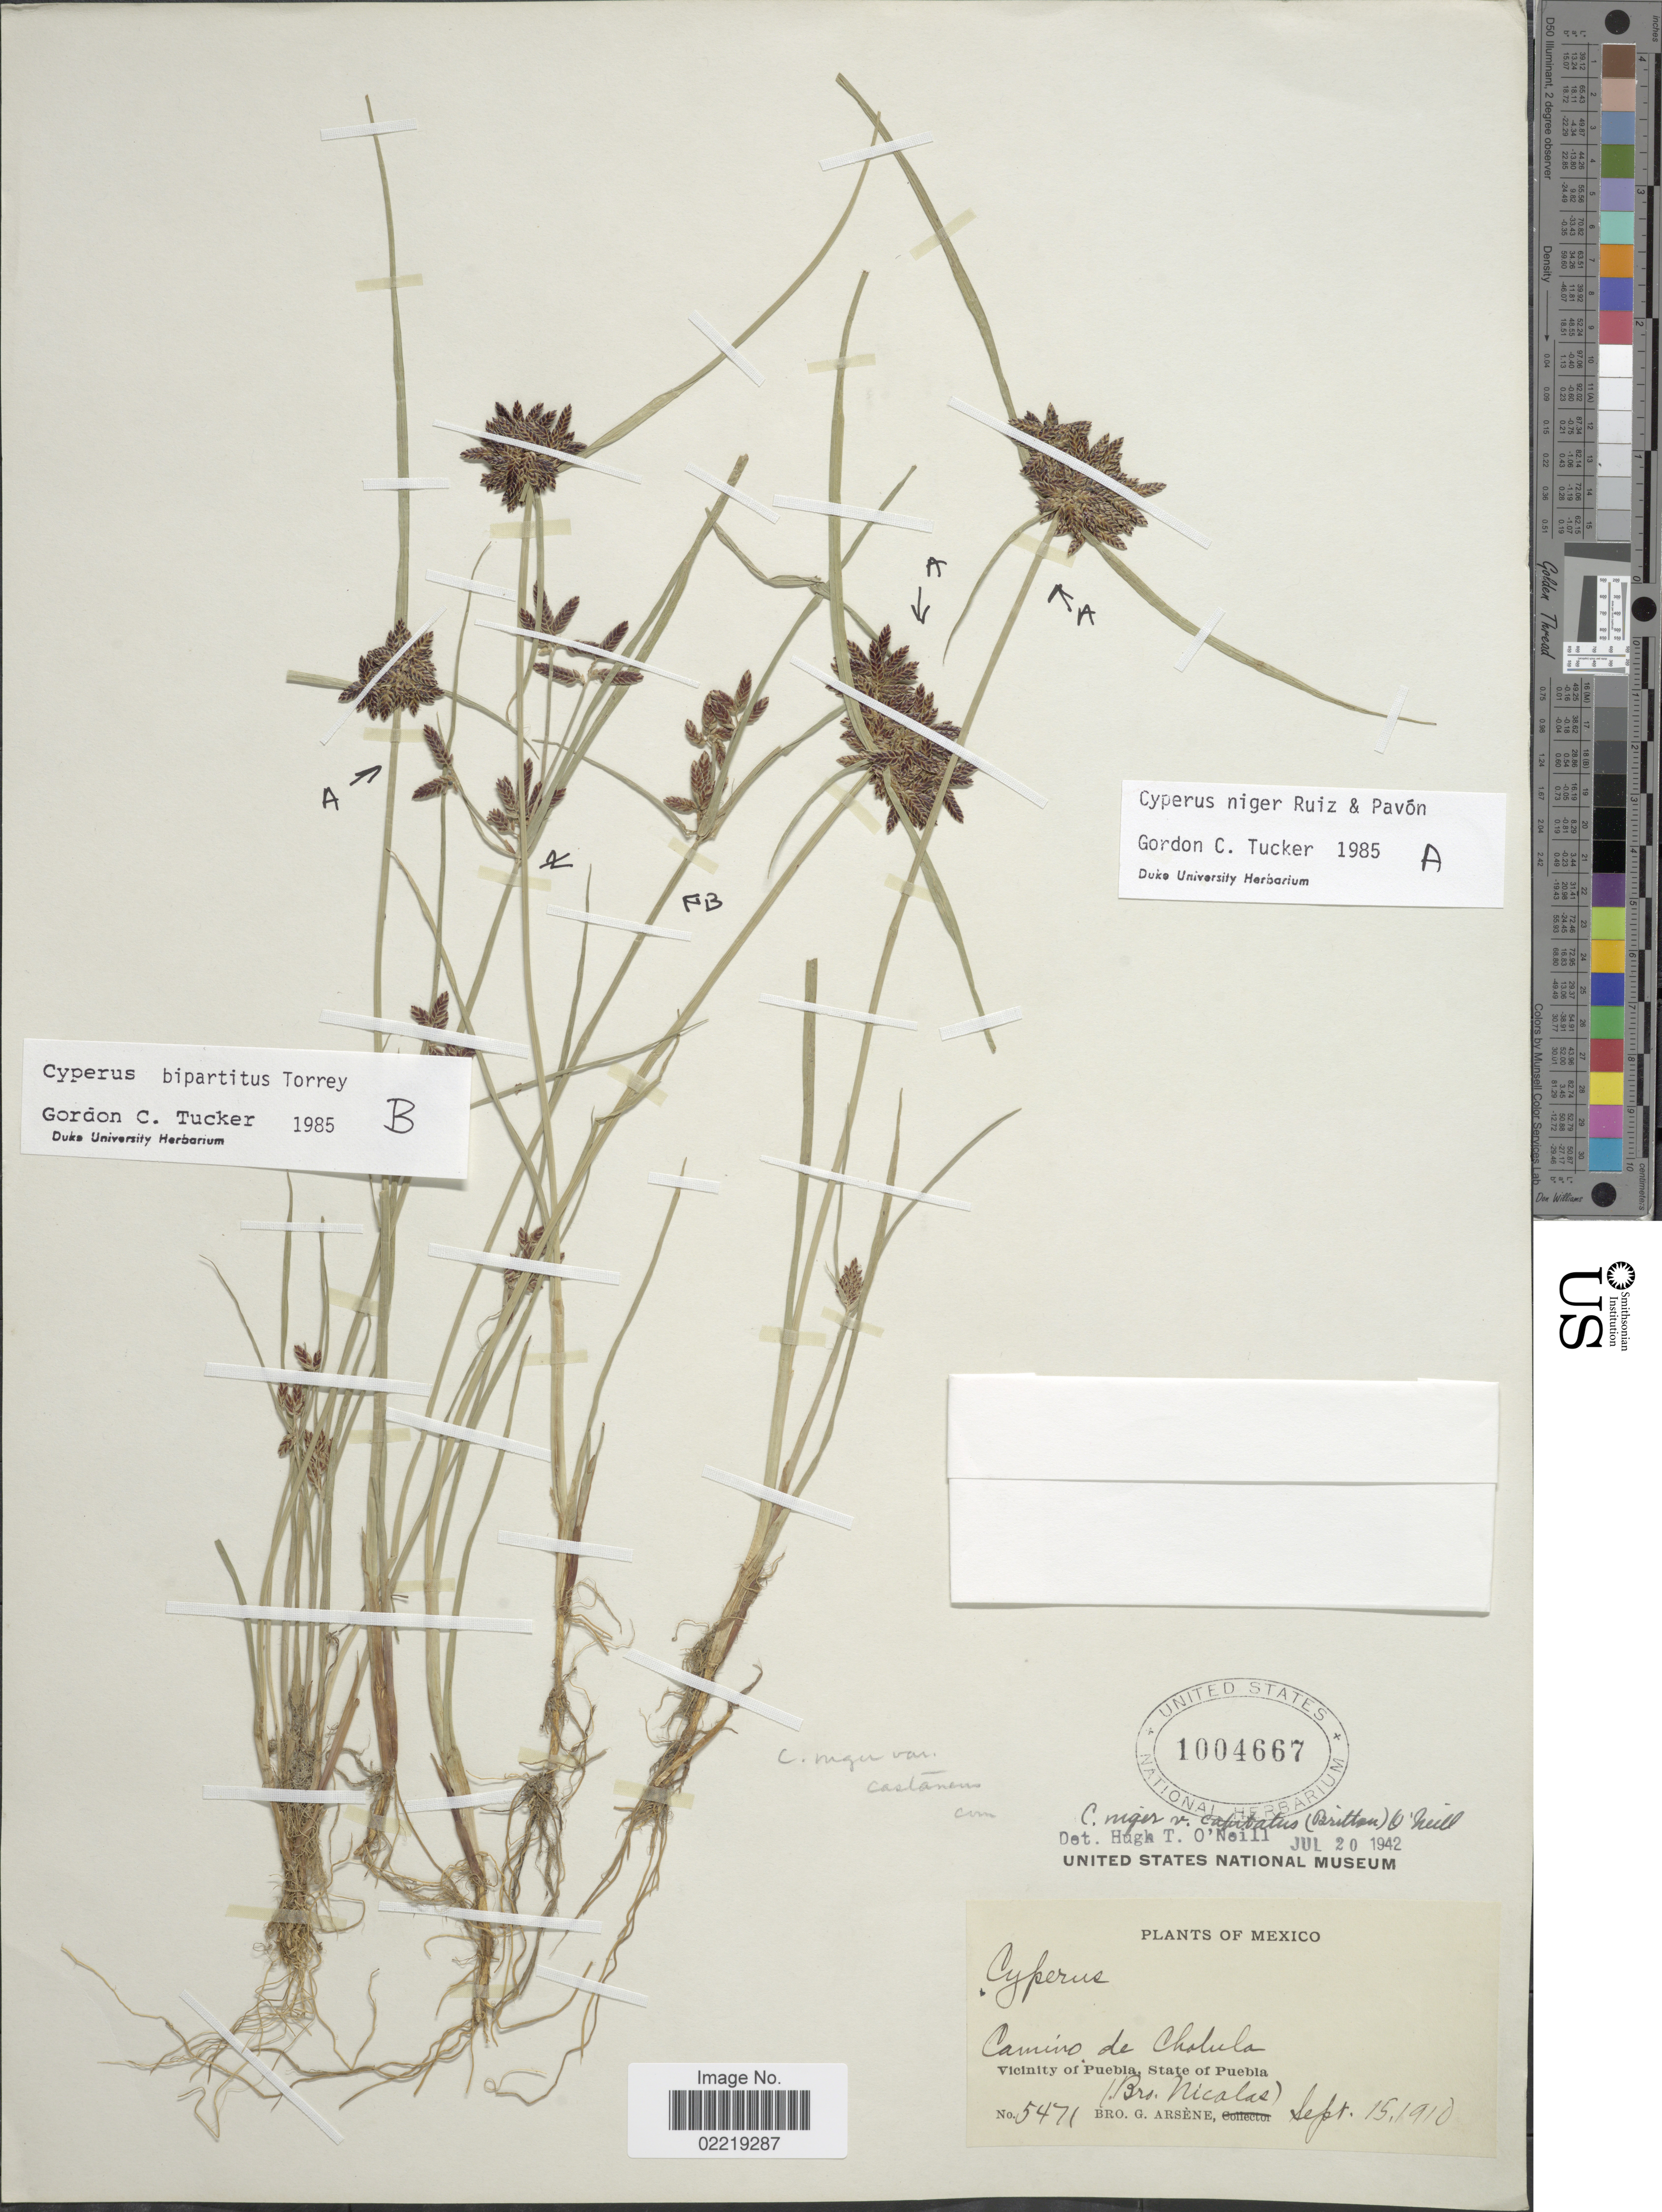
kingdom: Plantae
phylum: Tracheophyta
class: Liliopsida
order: Poales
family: Cyperaceae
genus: Cyperus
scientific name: Cyperus niger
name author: Ruiz & Pav.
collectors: B. Nicolas & Bro. G. Arsène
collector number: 5471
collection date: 1910-09-15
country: Mexico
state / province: Puebla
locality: Camino de Cholula, Vicinity of Puebla, State of Puebla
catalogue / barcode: US 1004667